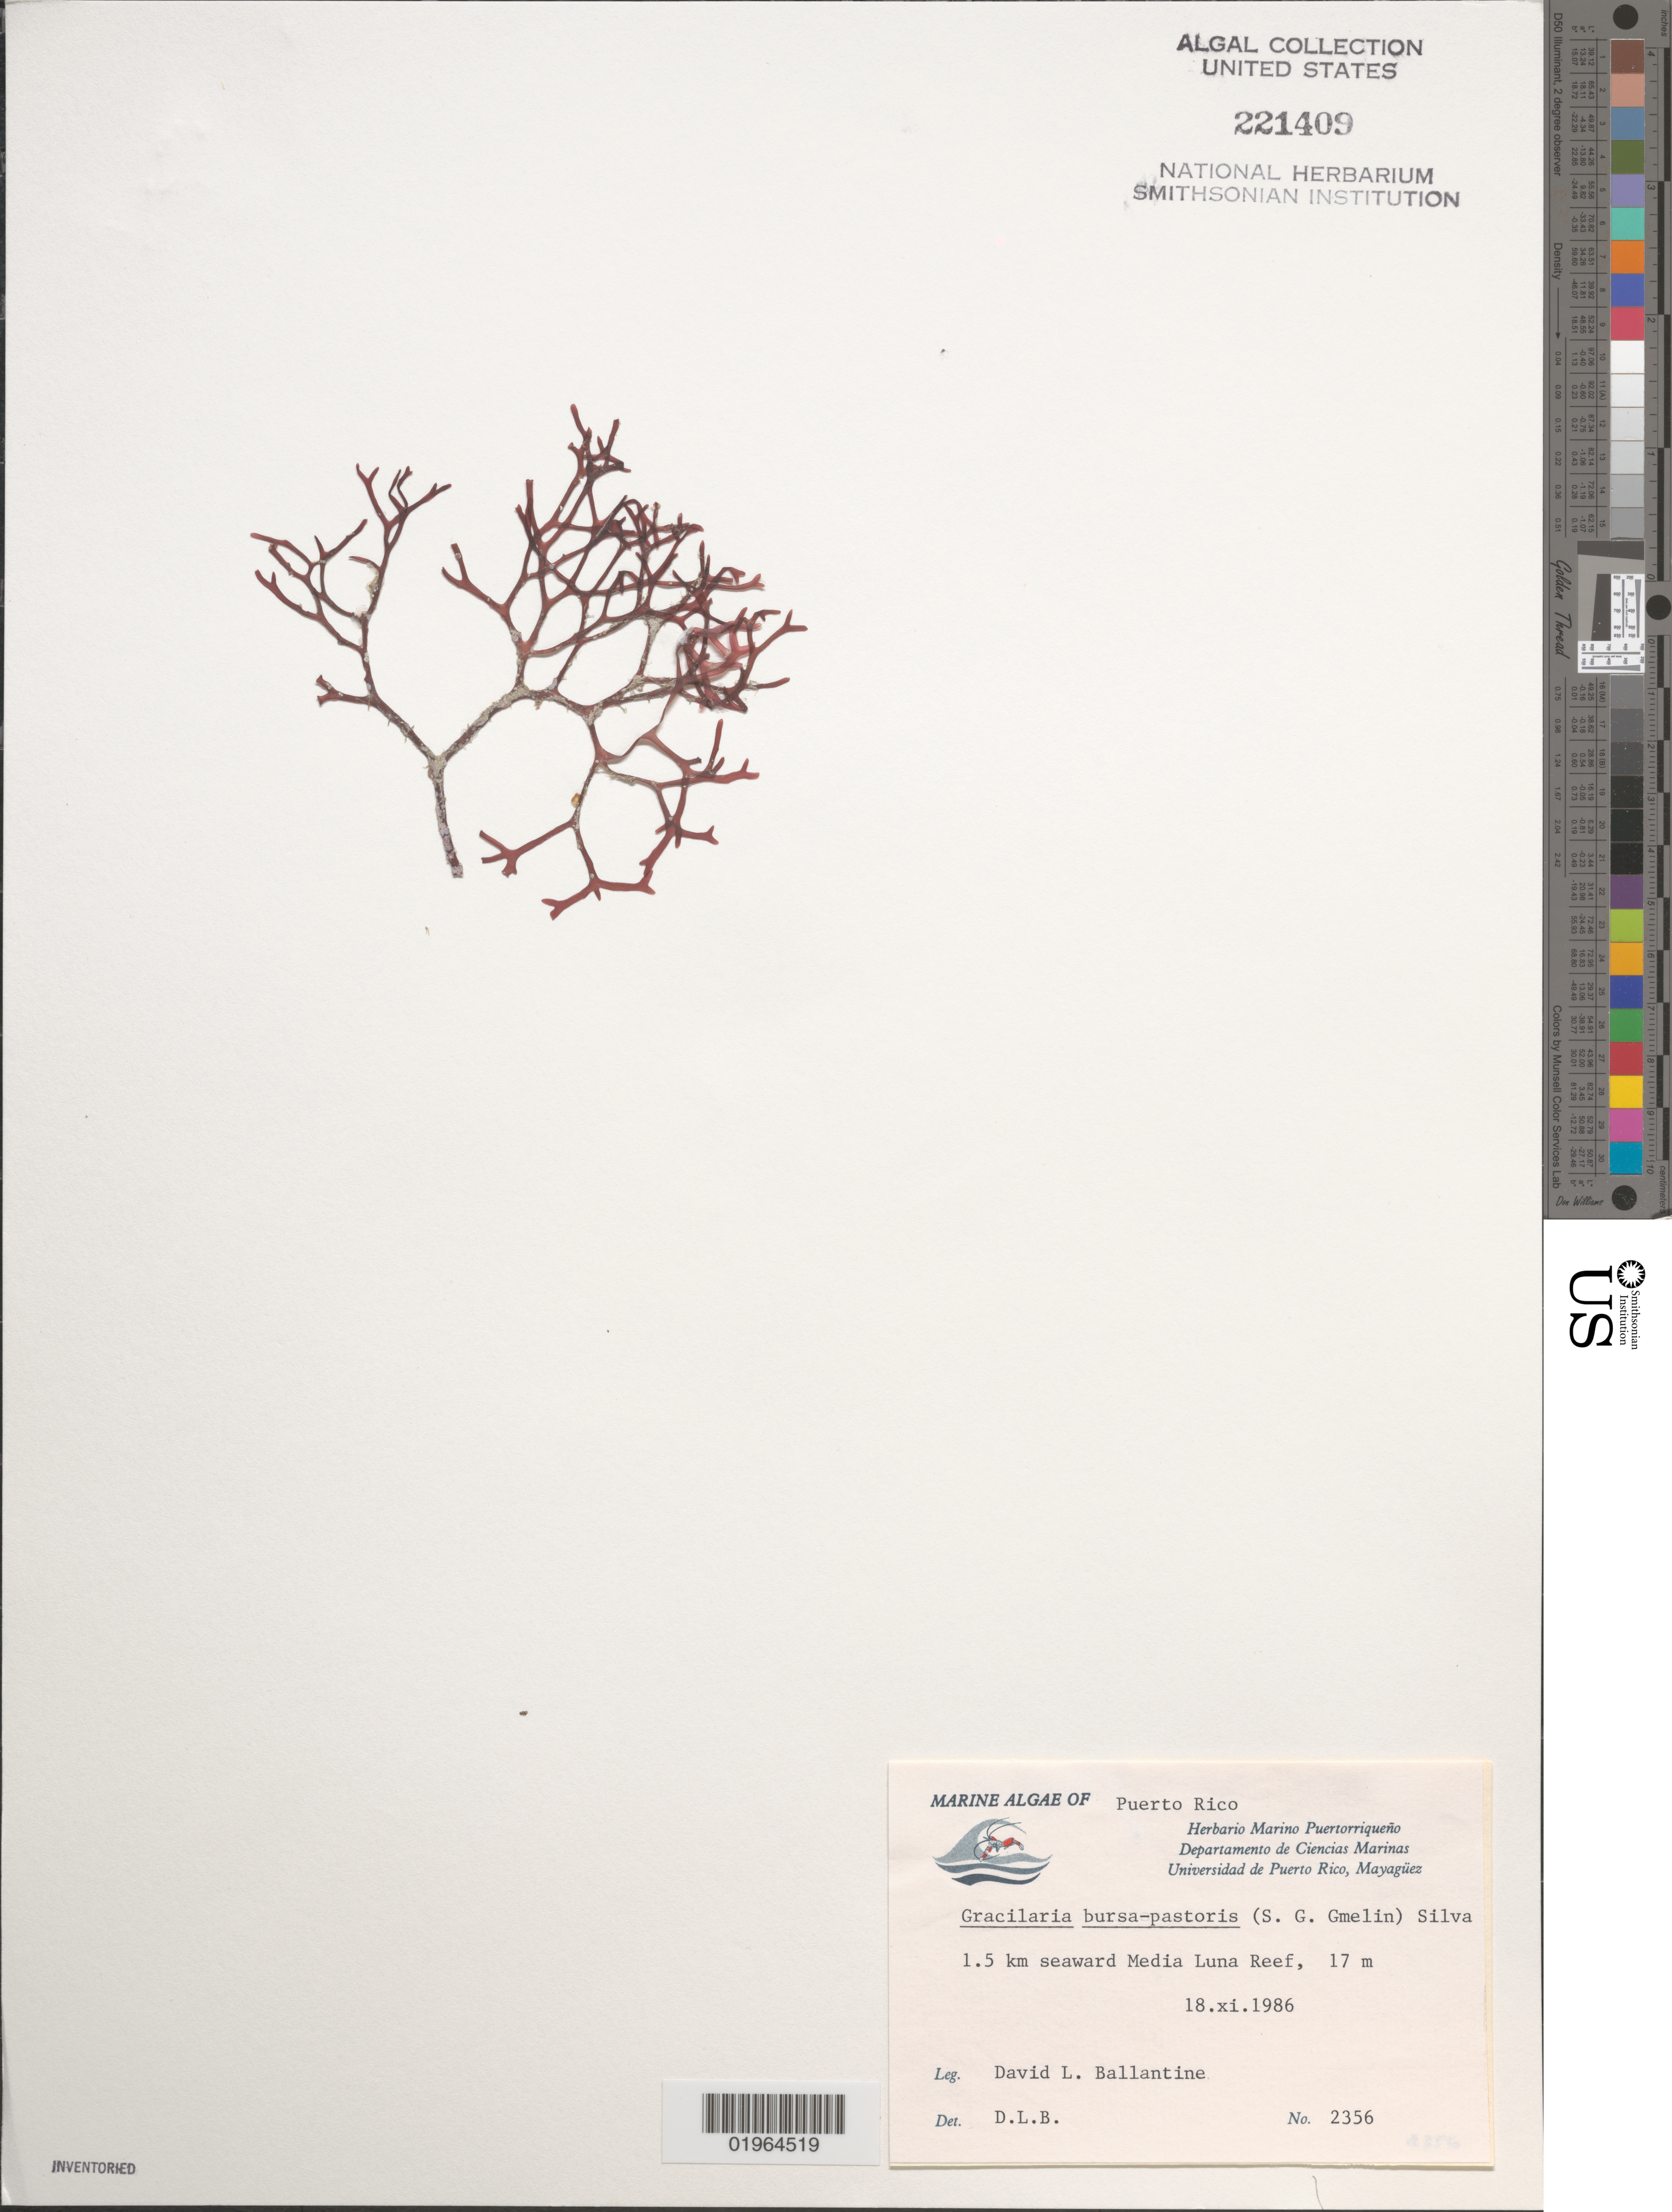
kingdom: Plantae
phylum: Rhodophyta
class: Florideophyceae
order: Gracilariales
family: Gracilariaceae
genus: Gracilaria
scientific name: Gracilaria bursa-pastoris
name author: (S.G. Gmel.) P.C. Silva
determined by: Ballantine, D. L.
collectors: D.L. Ballantine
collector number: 2356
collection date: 1986-11-18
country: Puerto Rico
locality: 1.5 km seaward Media Luna Reef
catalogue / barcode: US 221409